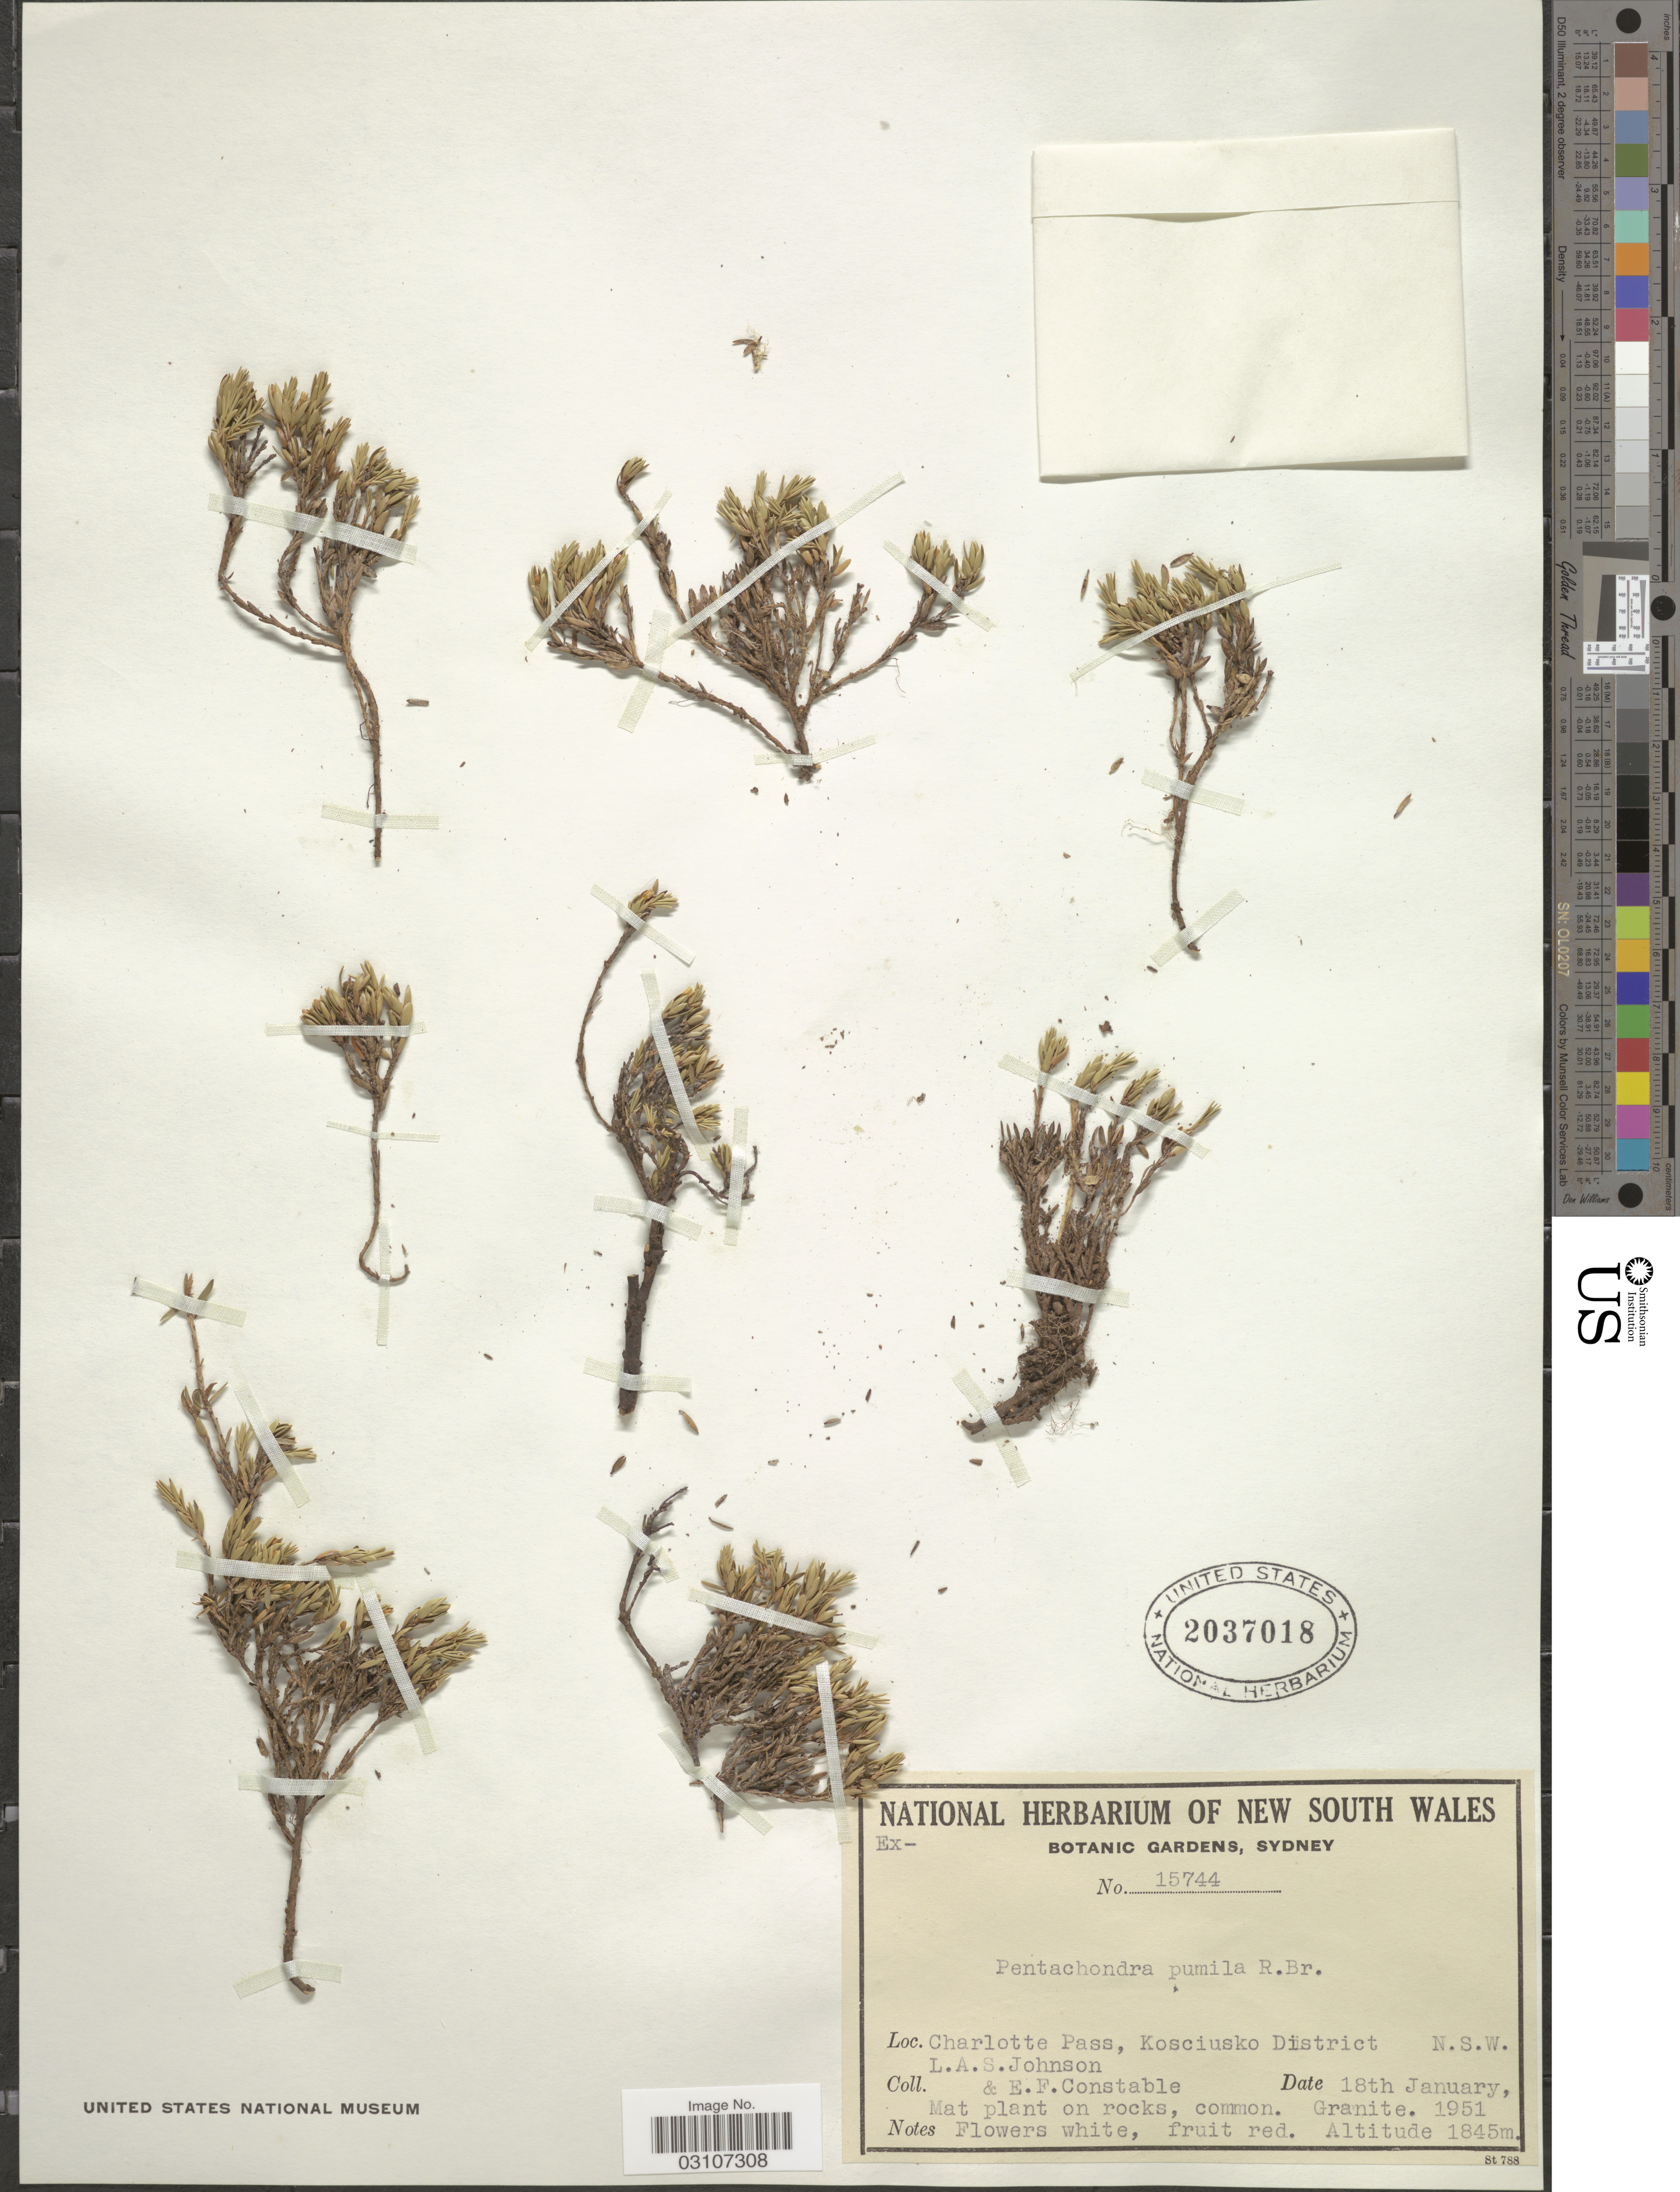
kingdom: Plantae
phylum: Tracheophyta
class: Magnoliopsida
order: Ericales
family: Ericaceae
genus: Pentachondra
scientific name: Pentachondra pumila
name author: (J.R. Forst. & G. Forst.) R. Br.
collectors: L. Johnson & E. F. Constable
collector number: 15744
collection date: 1951-01-18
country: Australia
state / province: New South Wales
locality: Charlotte Pass, Kosciusko District. N. S. W.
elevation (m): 1845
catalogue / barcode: US 2037018